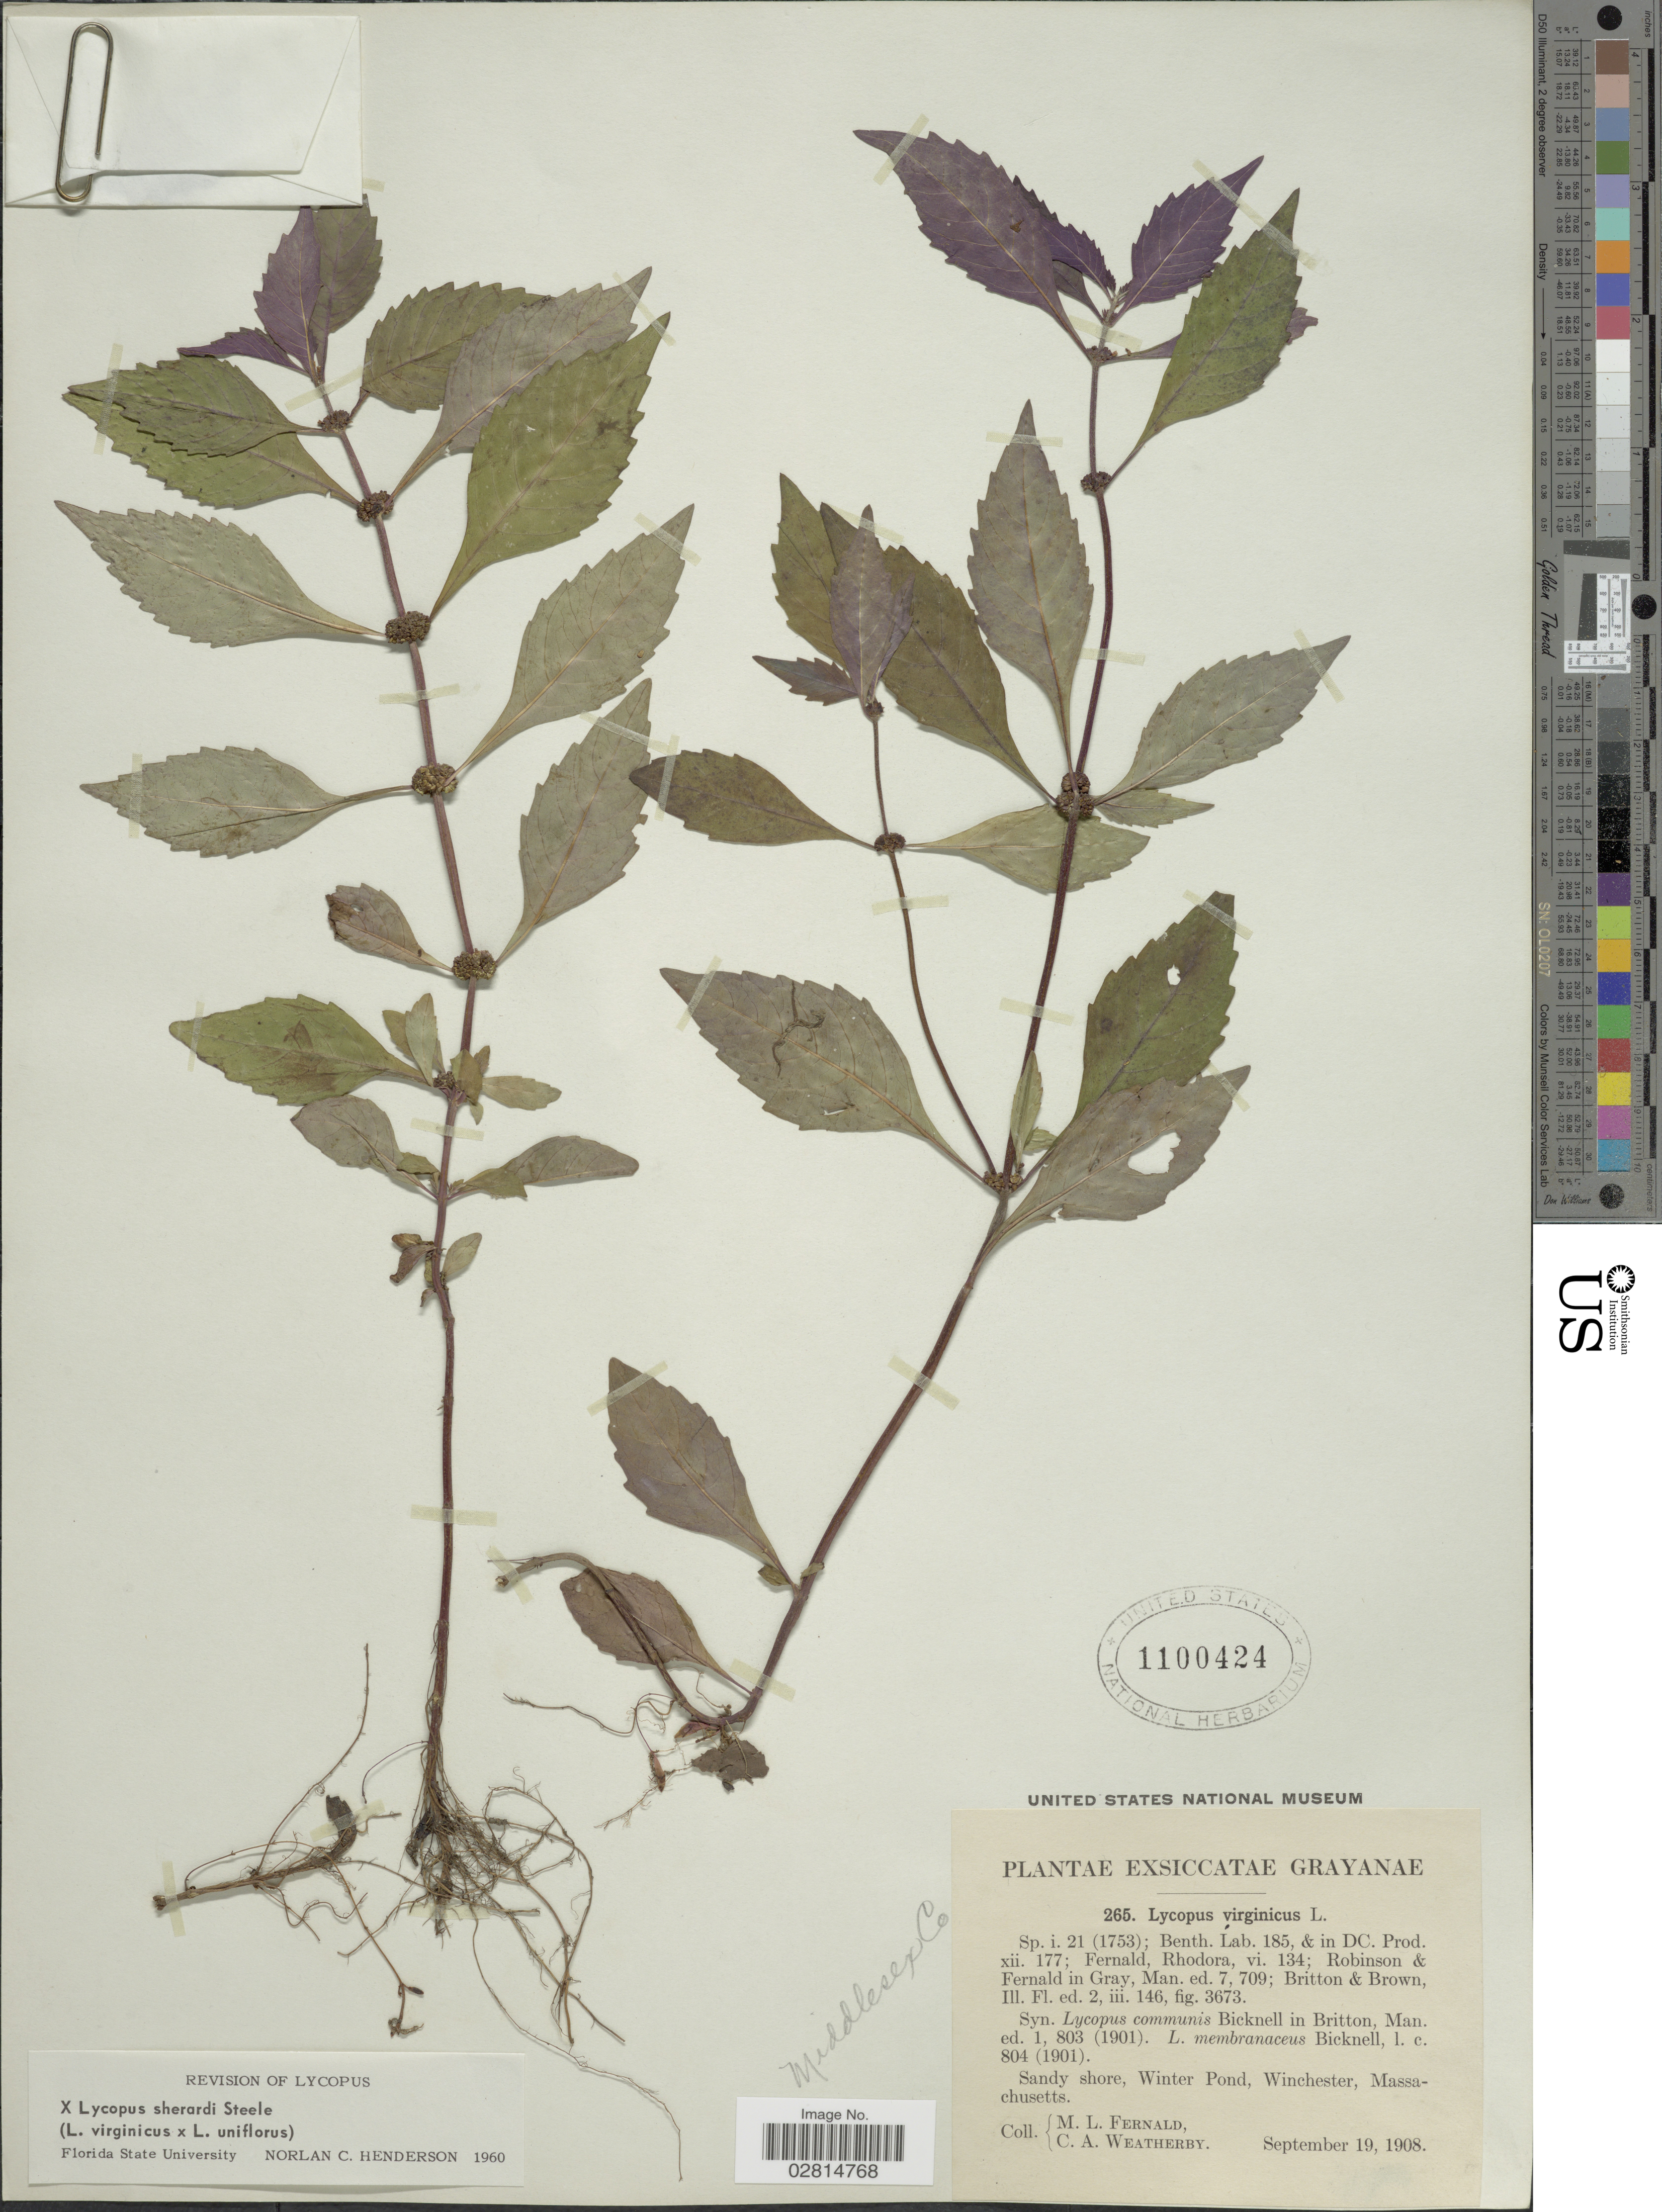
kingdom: Plantae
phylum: Tracheophyta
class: Magnoliopsida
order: Lamiales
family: Lamiaceae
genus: Lycopus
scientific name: Lycopus x sherardii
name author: E.S. Steele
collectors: M. L. Fernald & C. A. Weatherby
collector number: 265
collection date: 1908-09-19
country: United States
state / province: Massachusetts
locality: Winter Pond, Winchester. Middlesex Co.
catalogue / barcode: US 1100424